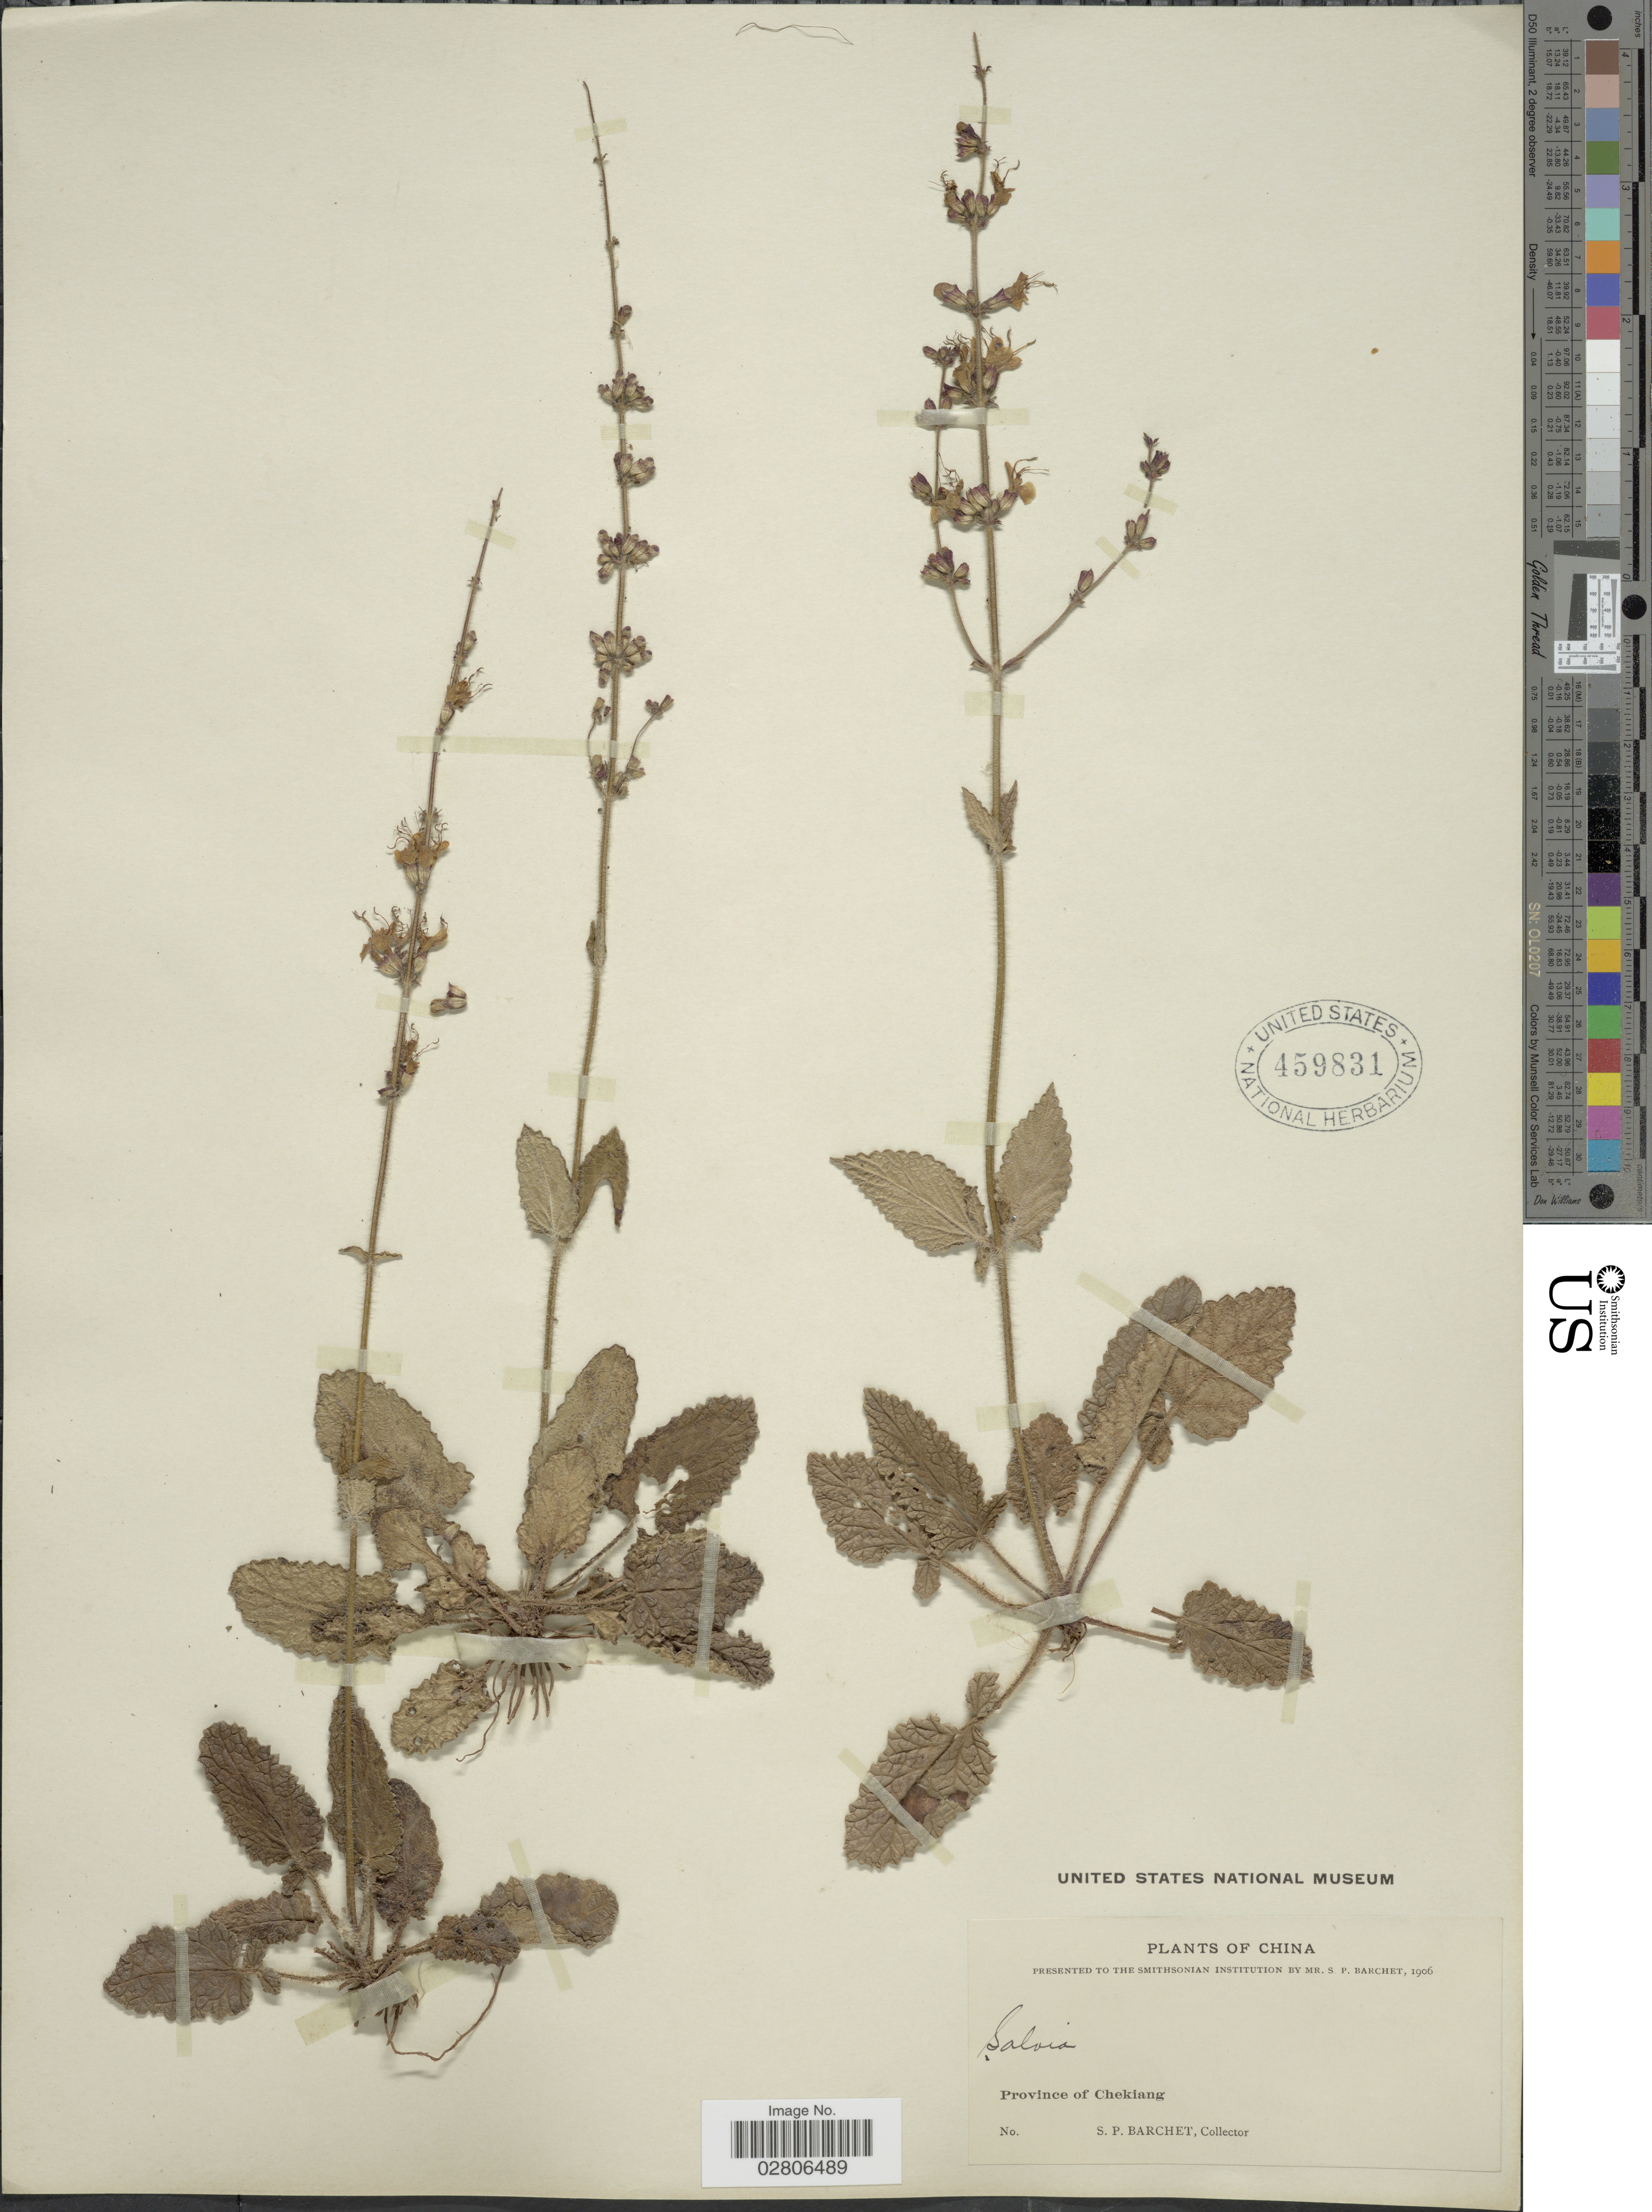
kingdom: Plantae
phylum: Tracheophyta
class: Magnoliopsida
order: Lamiales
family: Lamiaceae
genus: Salvia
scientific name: Salvia sp.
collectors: S. P. Barchet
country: China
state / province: Zhejiang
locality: Province of Chekiang.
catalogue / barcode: US 459831